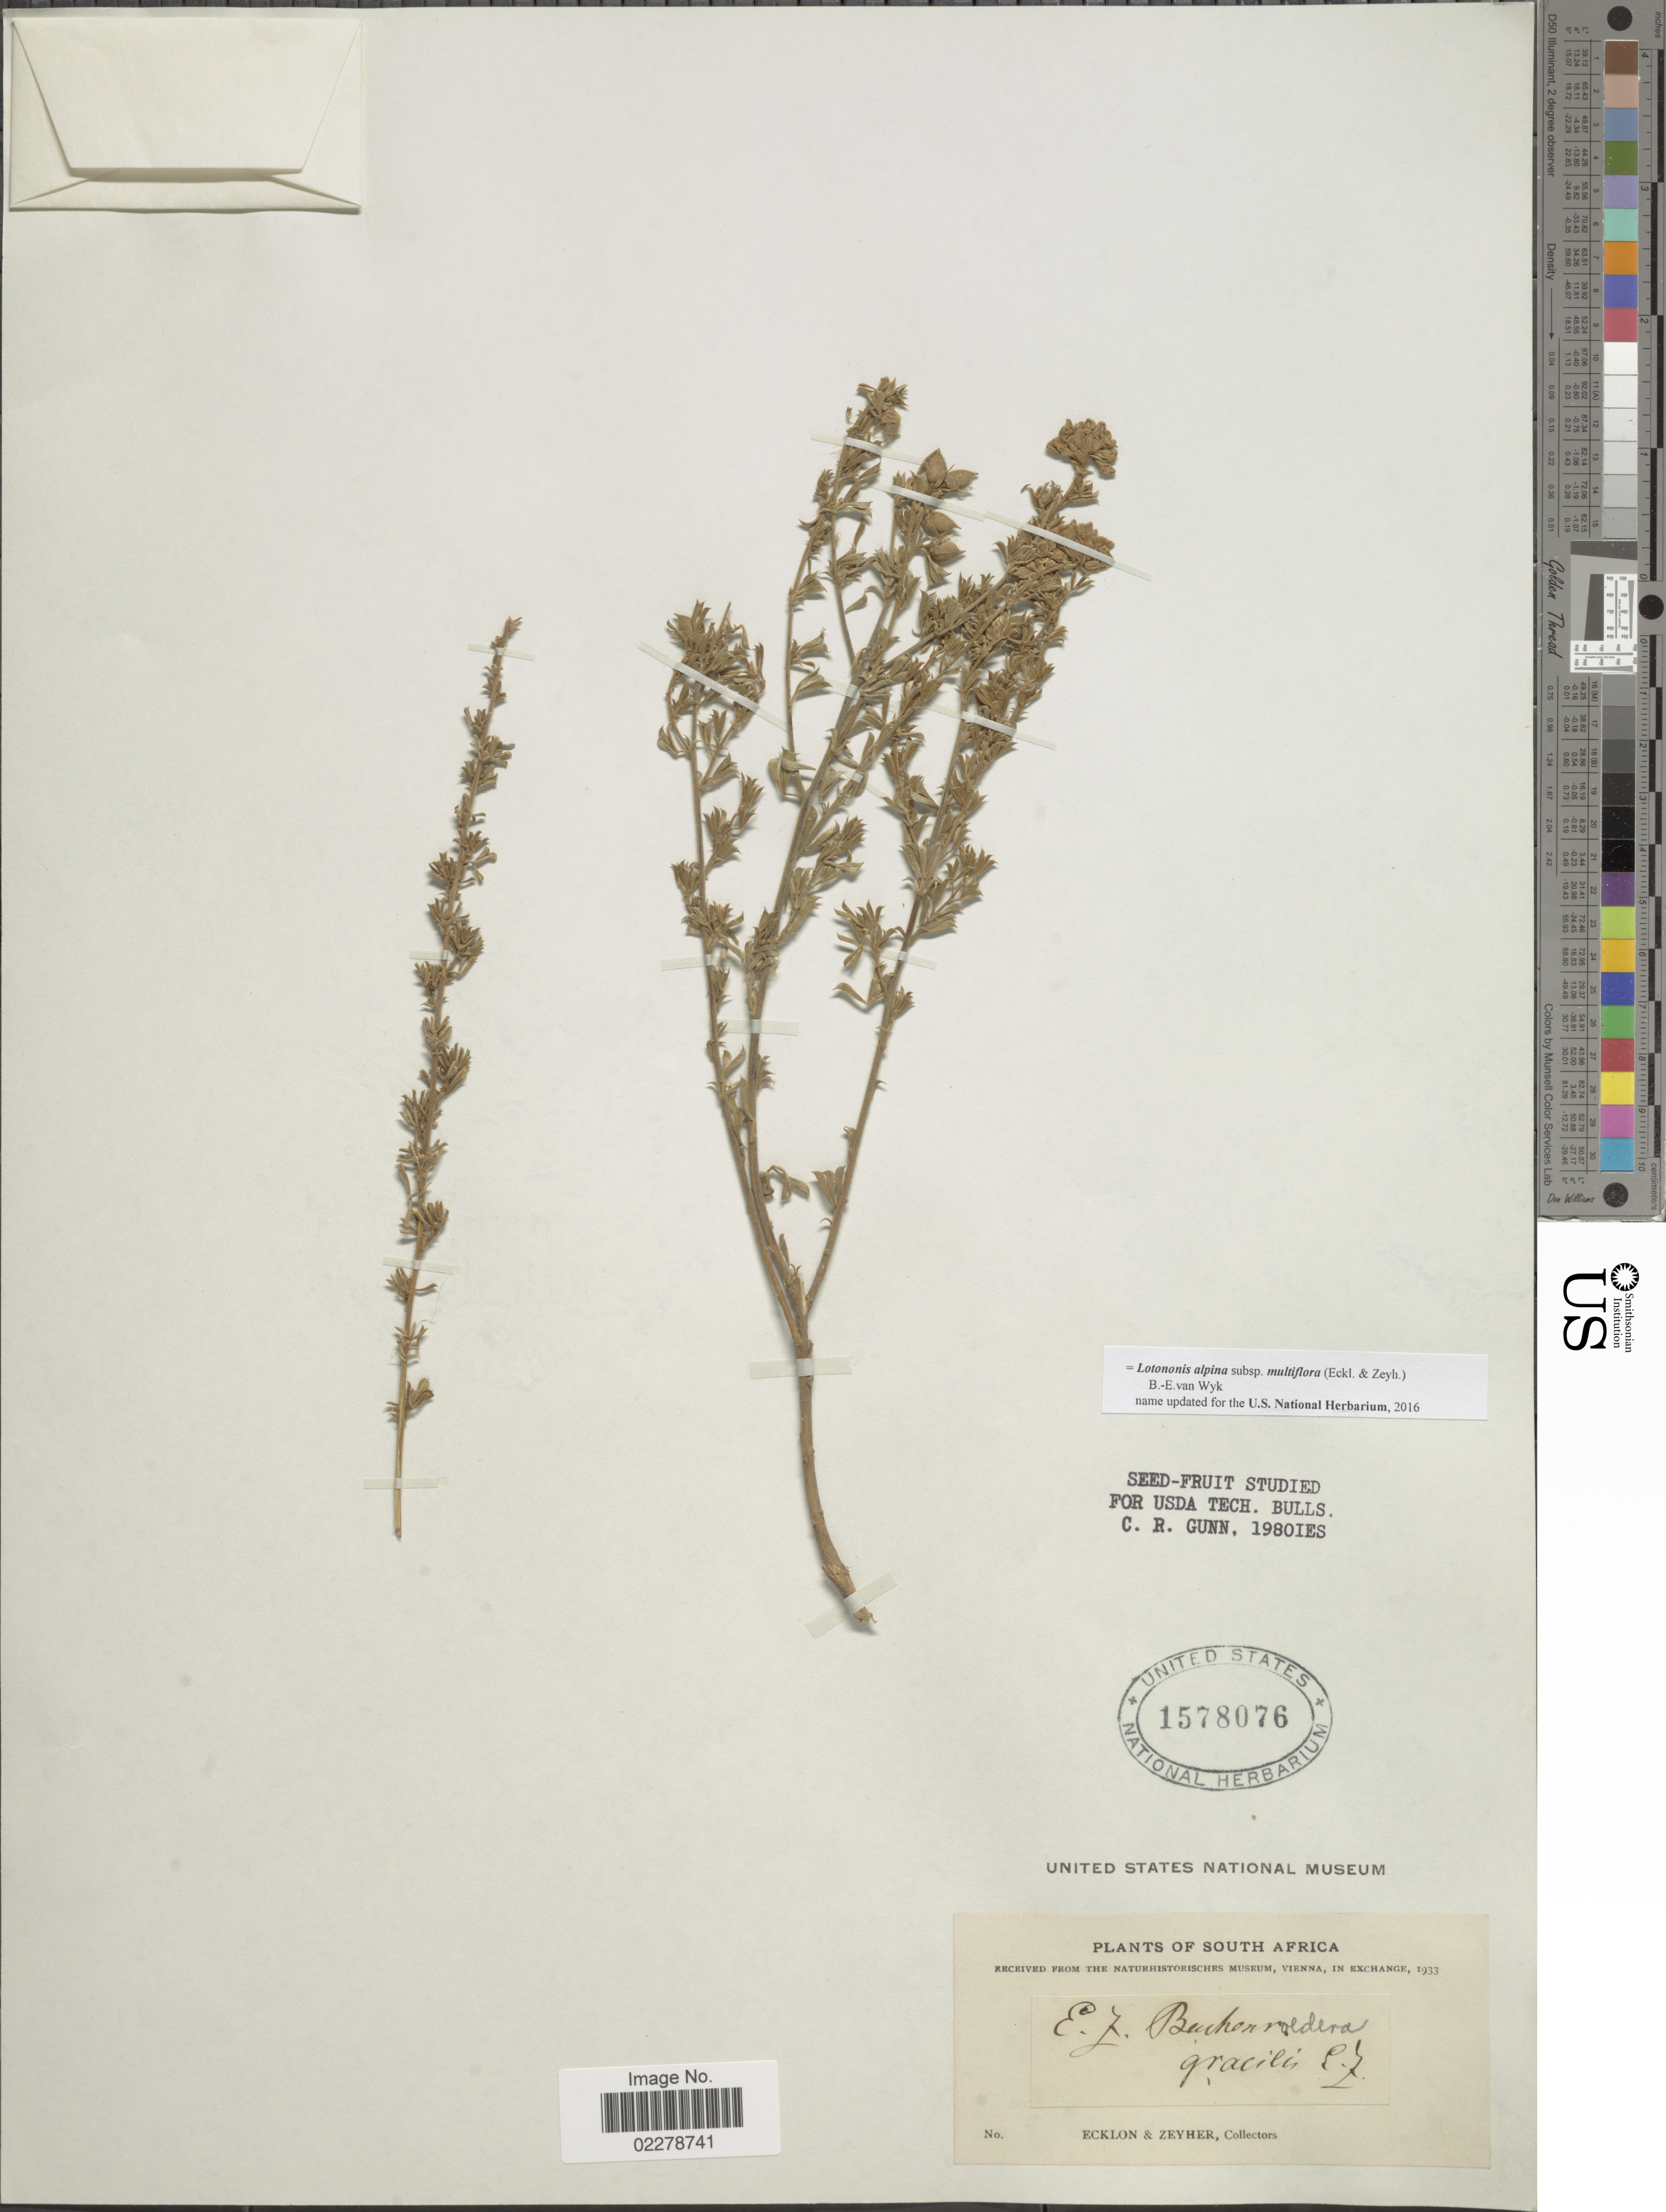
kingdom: Plantae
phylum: Tracheophyta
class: Magnoliopsida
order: Fabales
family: Fabaceae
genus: Lotononis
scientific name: Lotononis alpina subsp. multiflora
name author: (Eckl. & Zeyh.) B.-E. van Wyk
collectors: -. Ecklon & -. Zeyher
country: South Africa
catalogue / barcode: US 1578076